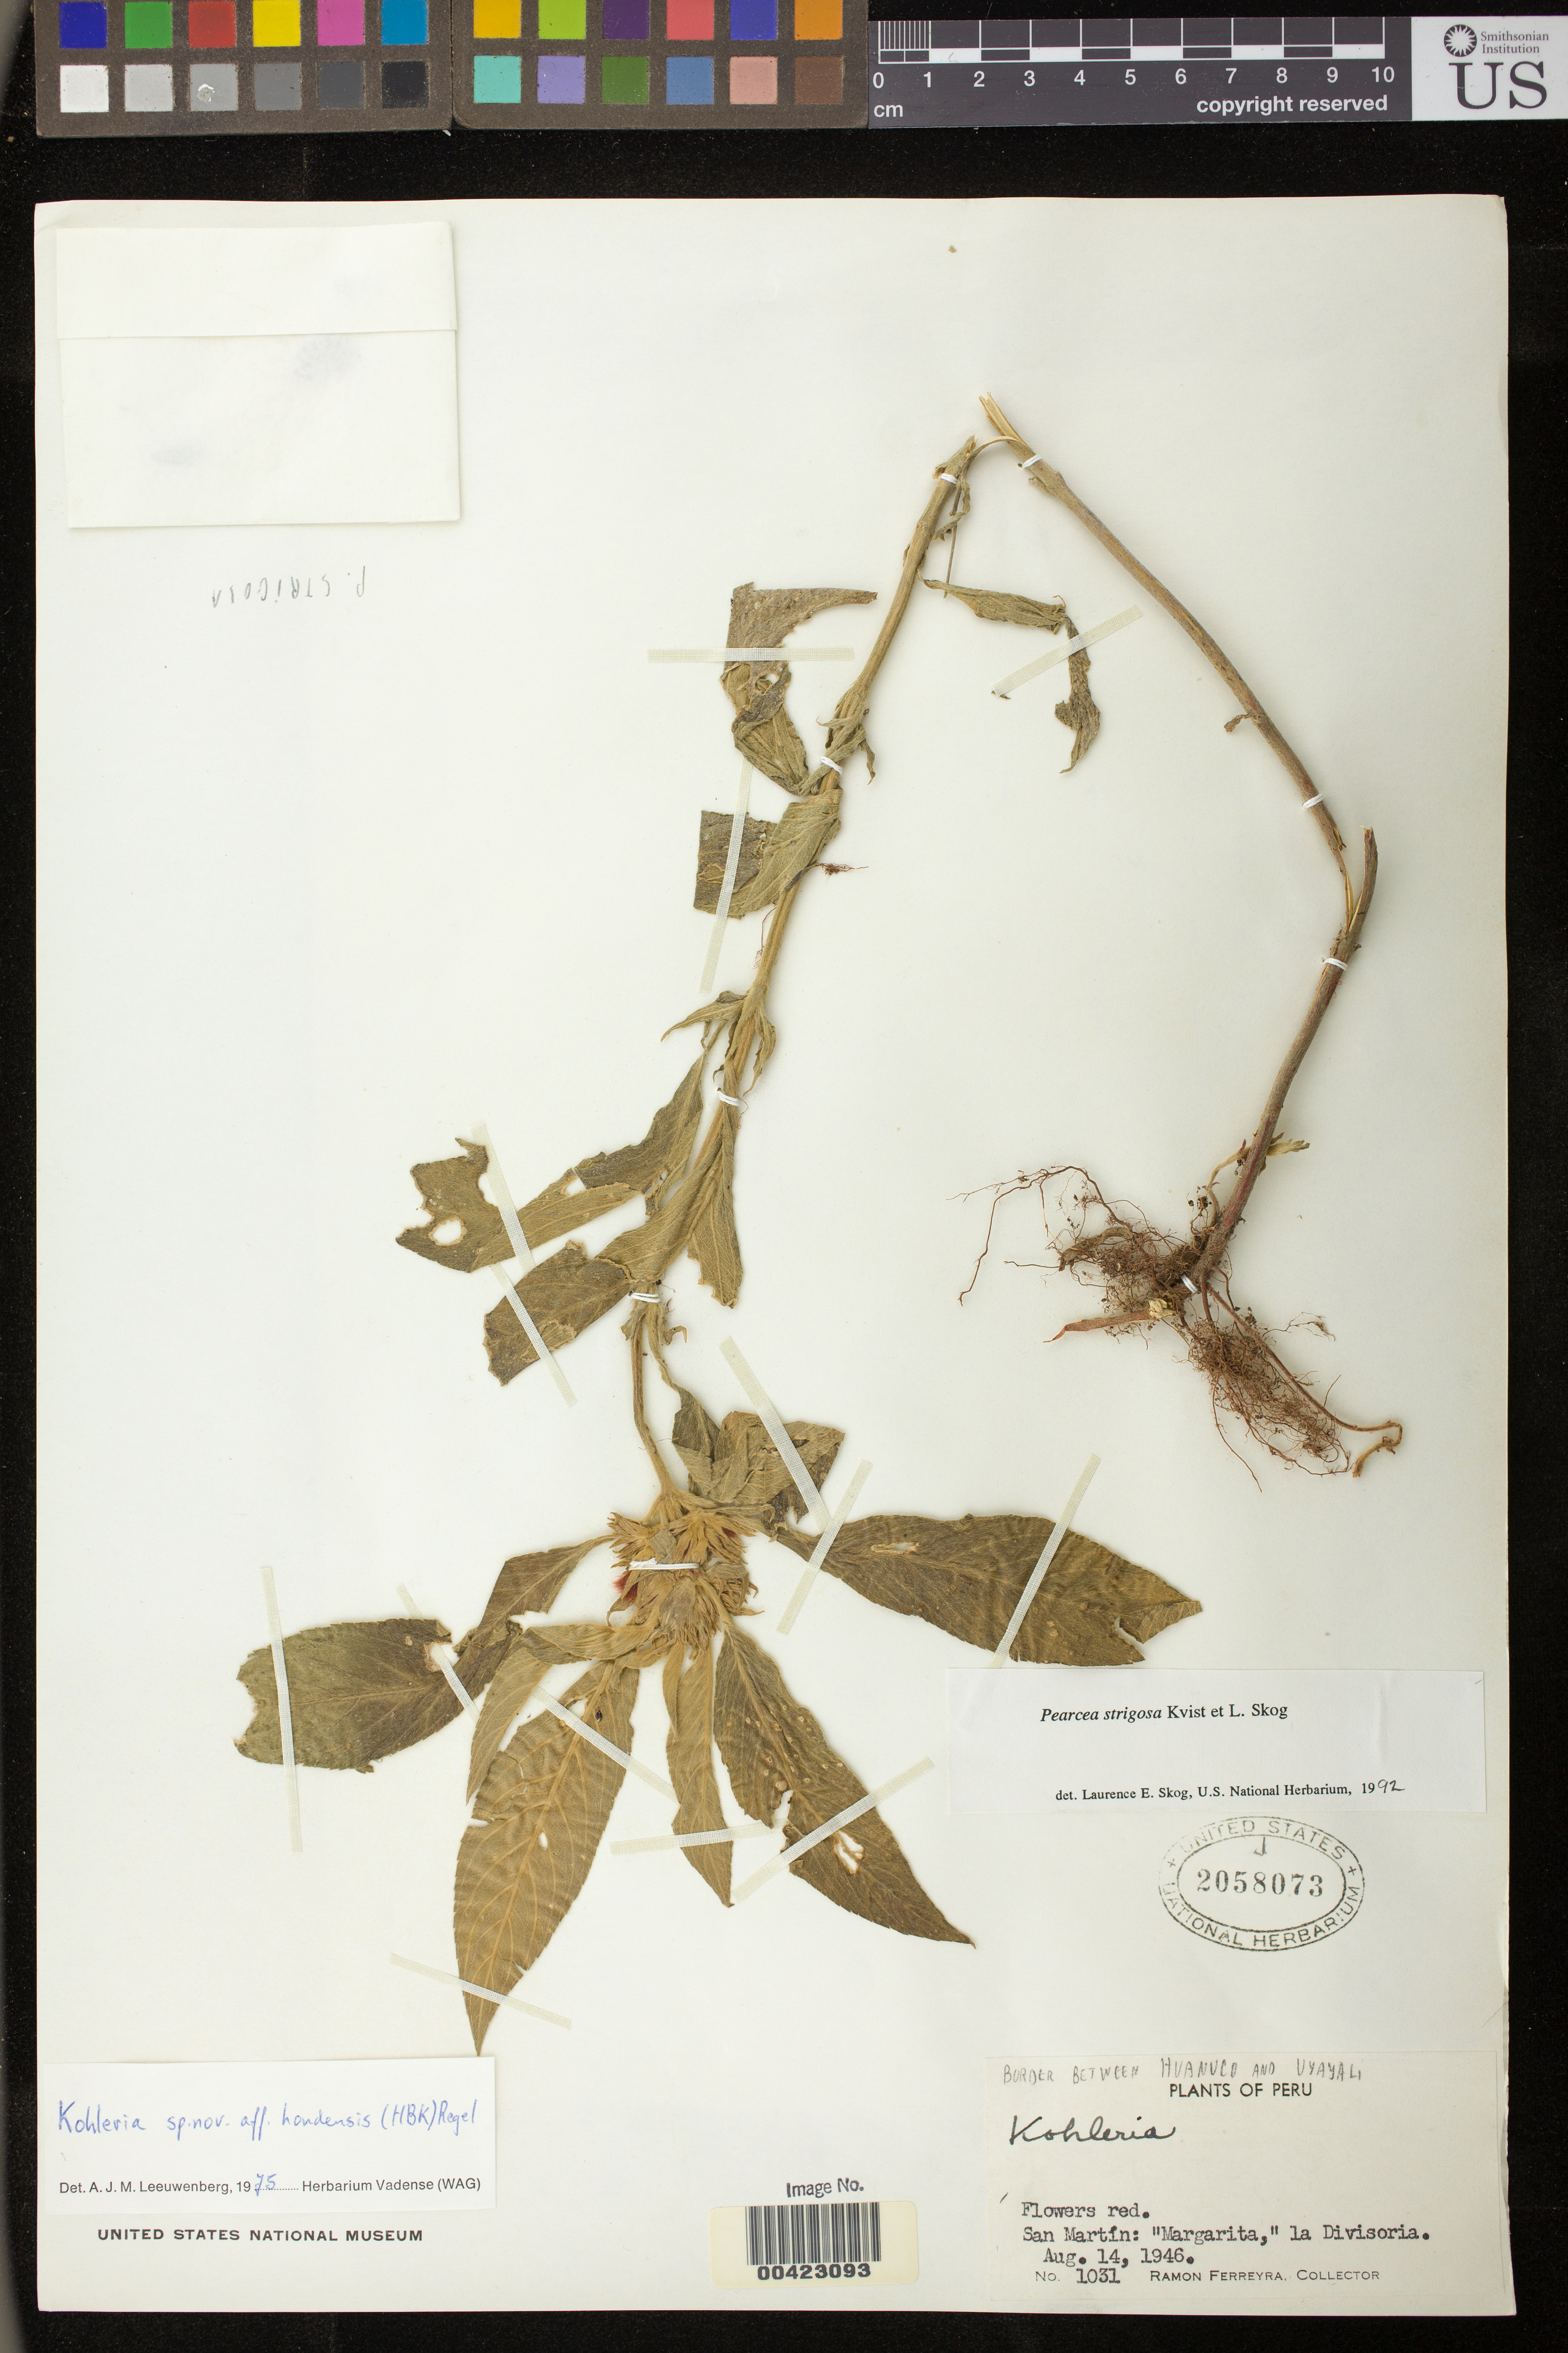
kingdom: Plantae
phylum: Tracheophyta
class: Magnoliopsida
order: Lamiales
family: Gesneriaceae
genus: Pearcea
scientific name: Pearcea strigosa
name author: L.P. Kvist & L.E. Skog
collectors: R. A. Ferreyra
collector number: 1031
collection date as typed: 14 Aug 1946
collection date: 1946-08-14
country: Peru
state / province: Ucayali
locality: Margarita, Ucayali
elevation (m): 1500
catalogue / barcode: US 2058073